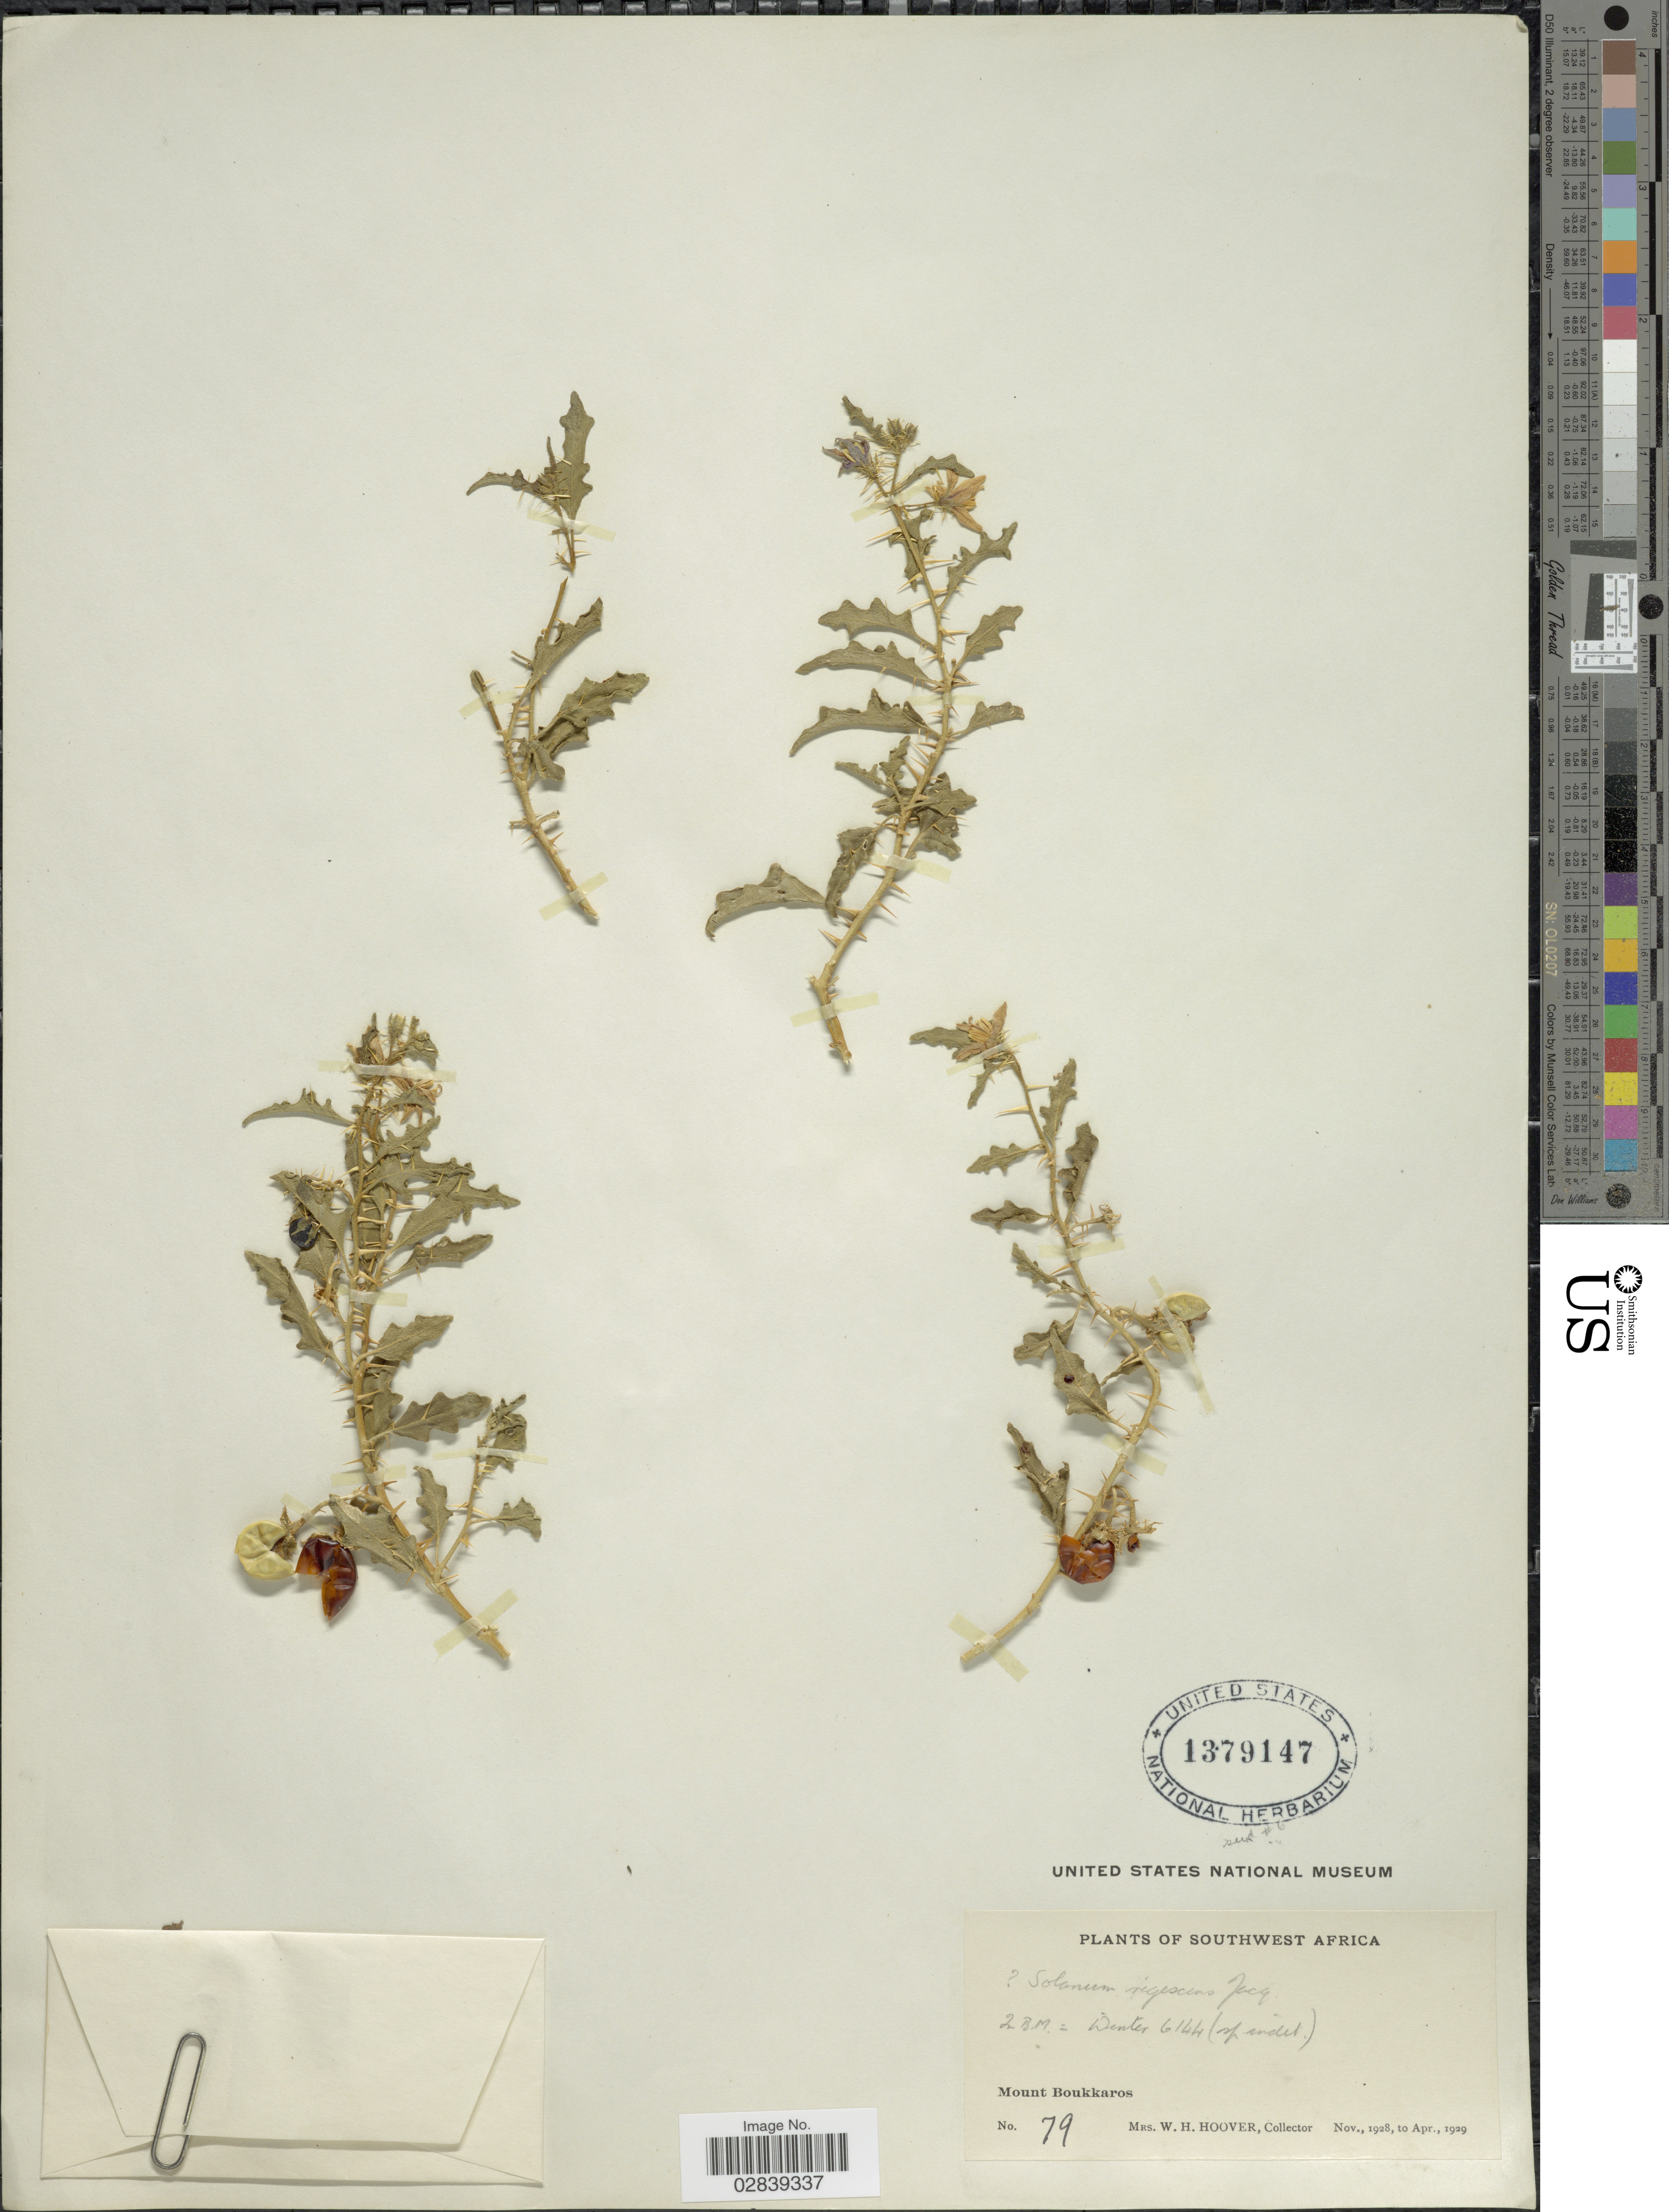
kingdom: Plantae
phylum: Tracheophyta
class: Magnoliopsida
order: Solanales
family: Solanaceae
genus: Solanum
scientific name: Solanum rigescens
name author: Jacq.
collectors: W. H. Hoover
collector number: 79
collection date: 1928-11/1929-04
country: Namibia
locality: Southwest Africa, Mount Boukkaros.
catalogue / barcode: US 1379147